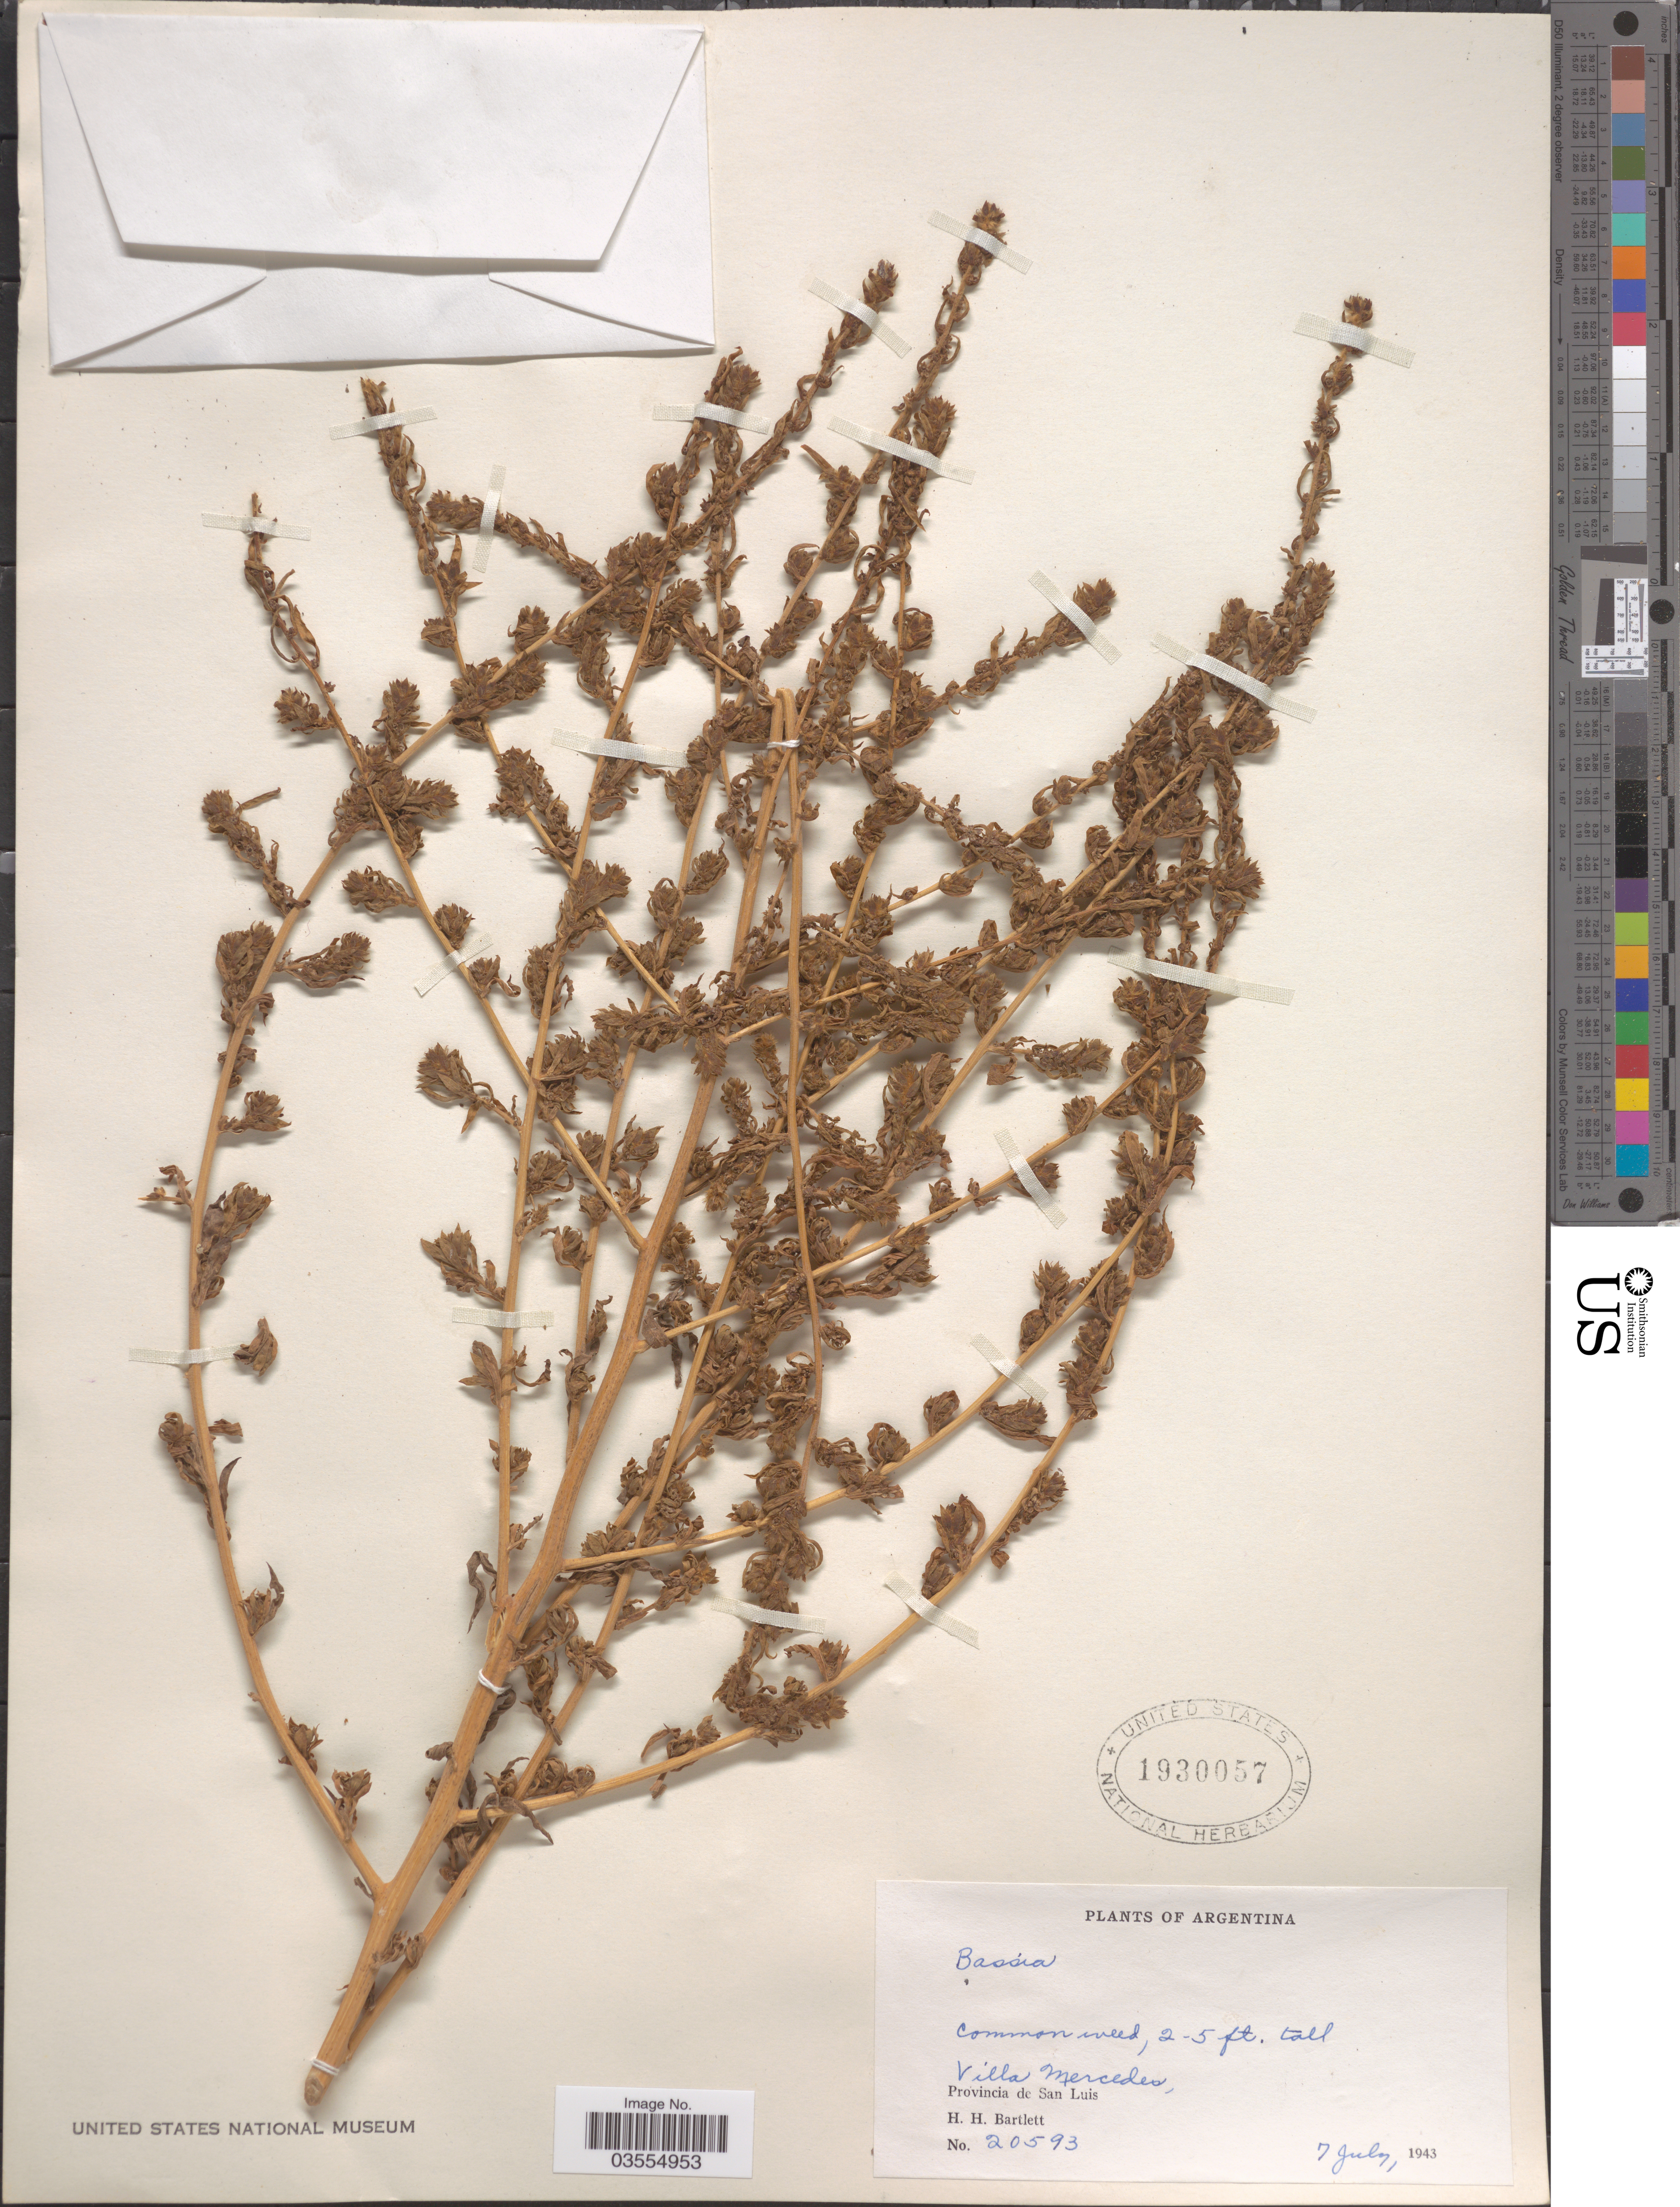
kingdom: Plantae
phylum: Tracheophyta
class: Magnoliopsida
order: Caryophyllales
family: Amaranthaceae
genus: Bassia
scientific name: Bassia sp.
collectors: H. H. Bartlett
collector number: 20593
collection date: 1943-07-07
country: Argentina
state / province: San Luis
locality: Villa Mercedes.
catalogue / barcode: US 1930057